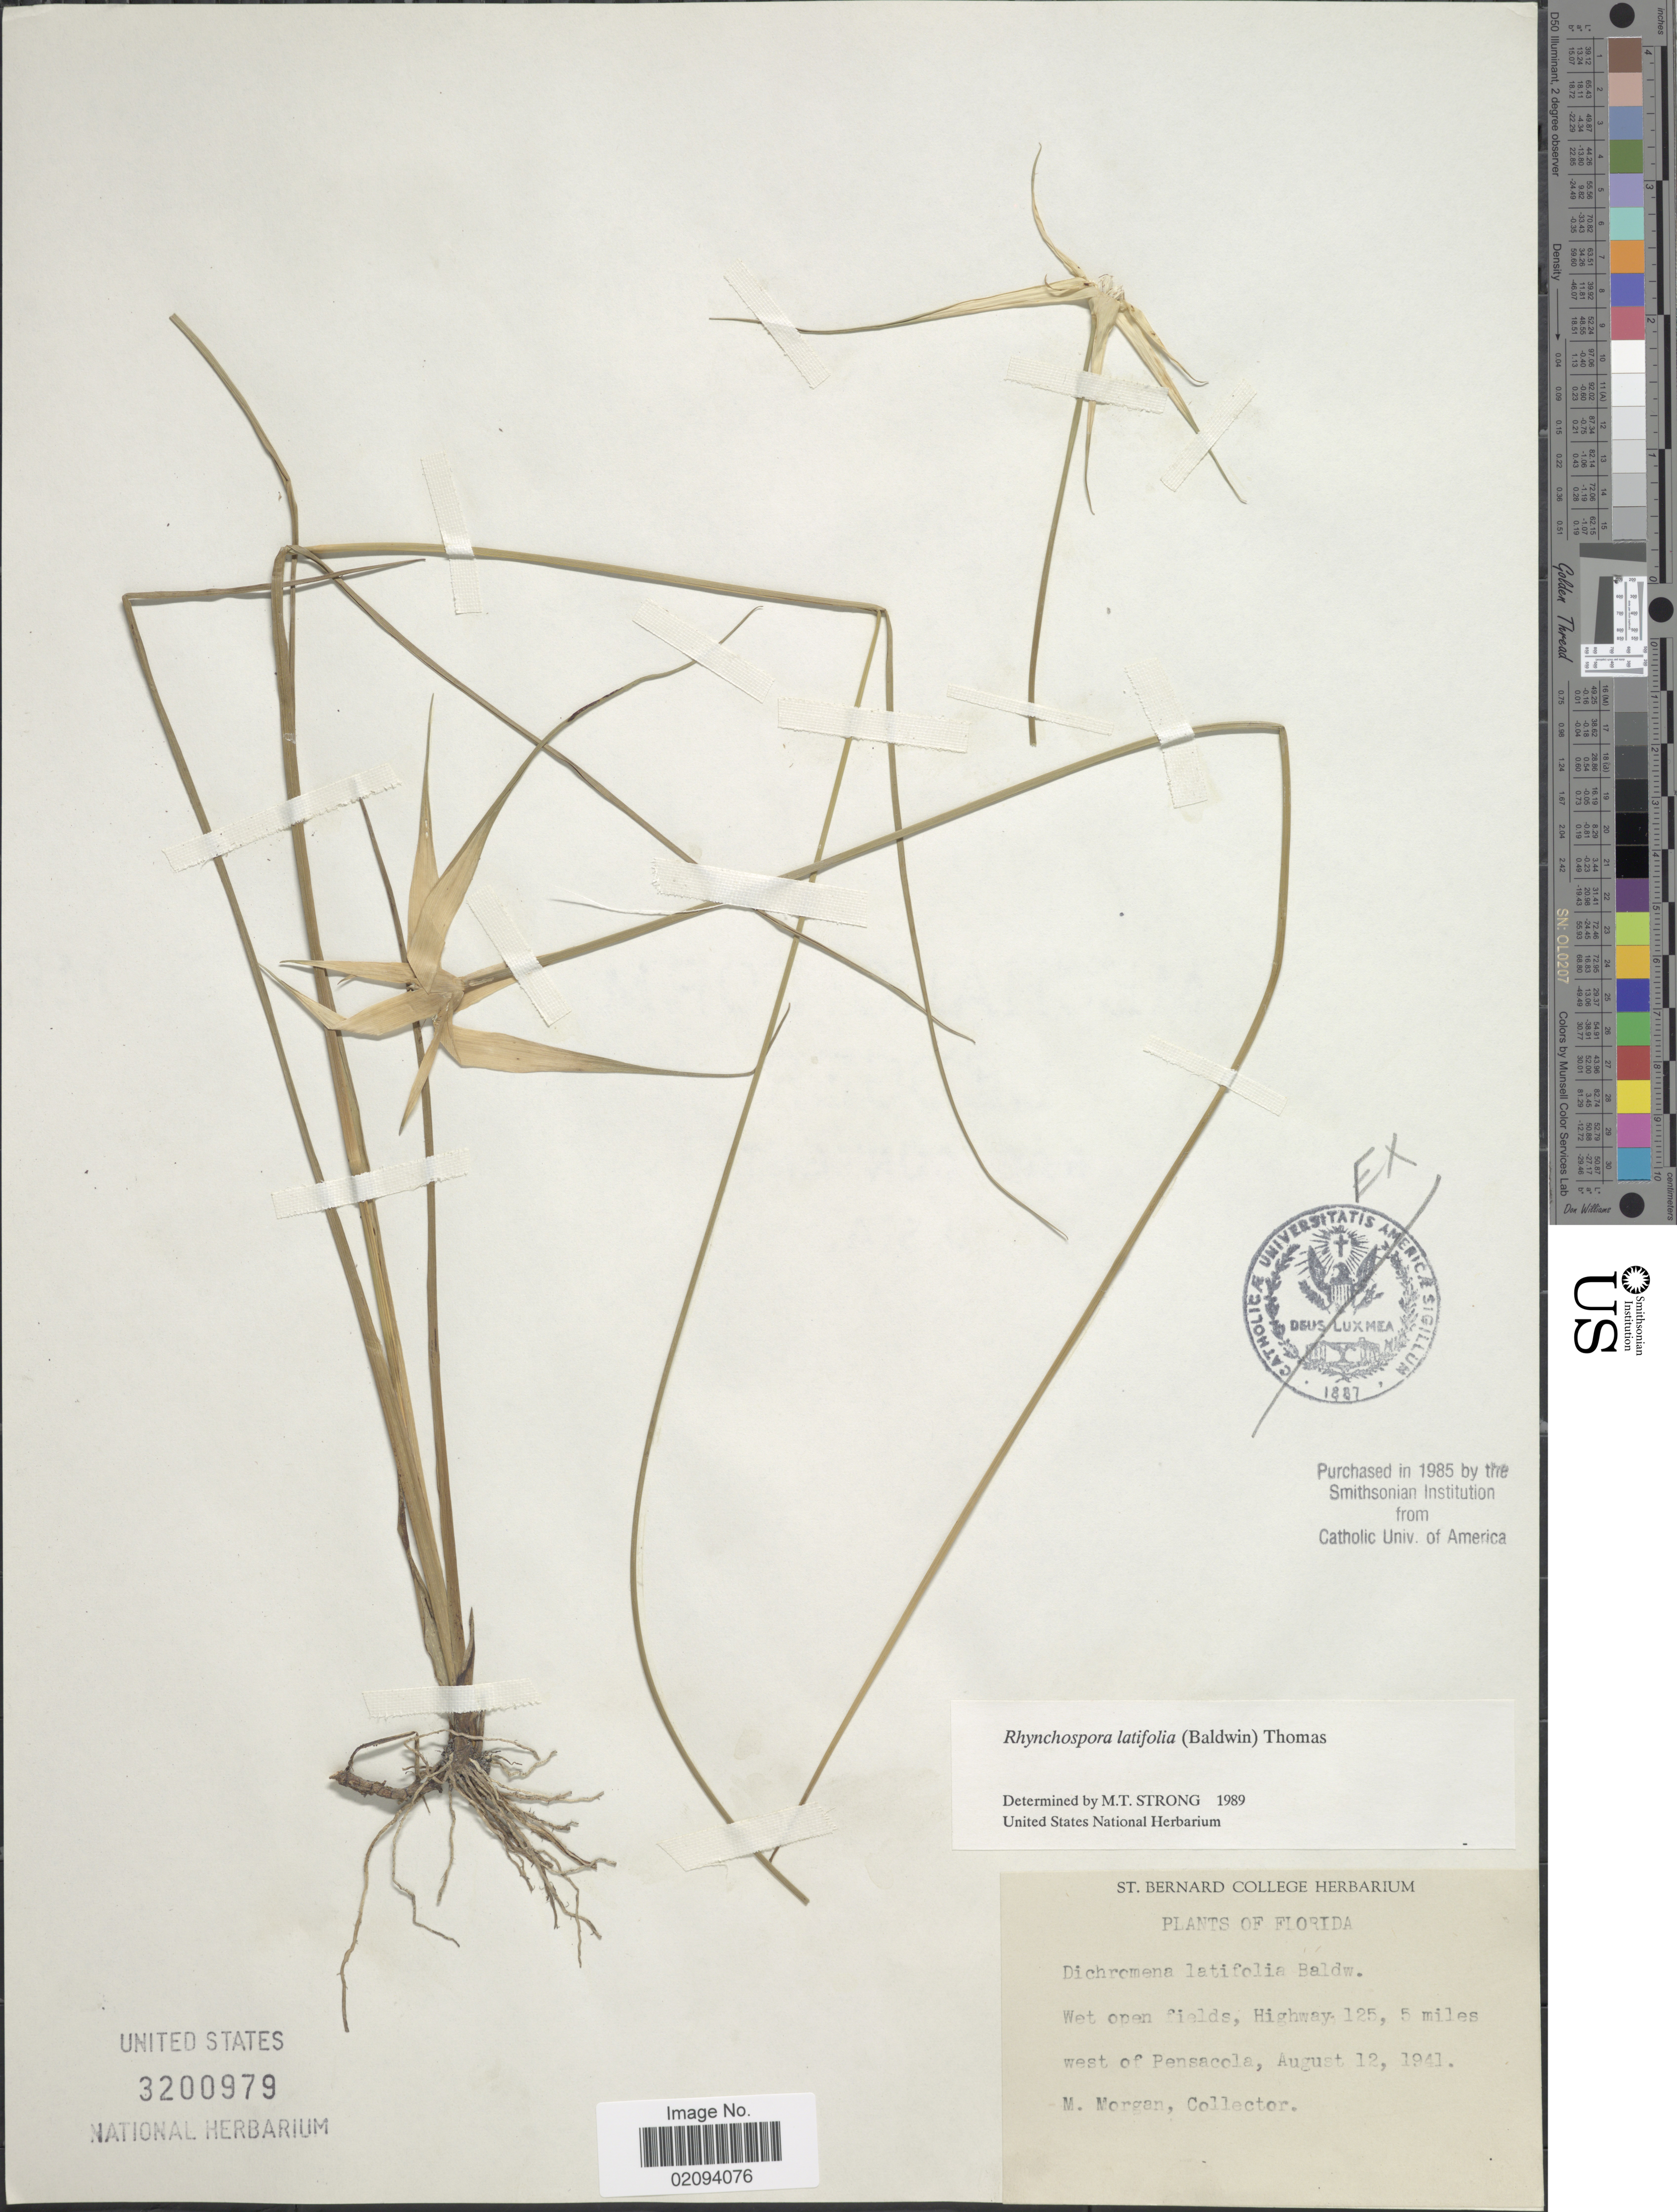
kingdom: Plantae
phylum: Tracheophyta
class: Liliopsida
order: Poales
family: Cyperaceae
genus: Rhynchospora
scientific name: Rhynchospora latifolia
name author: (Baldwin ex Elliott) W.W. Thomas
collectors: M. Morgan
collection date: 1941-08-12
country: United States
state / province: Florida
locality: Wet open fields, Highway 125, 5 miles west of Pensacola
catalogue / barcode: US 3200979